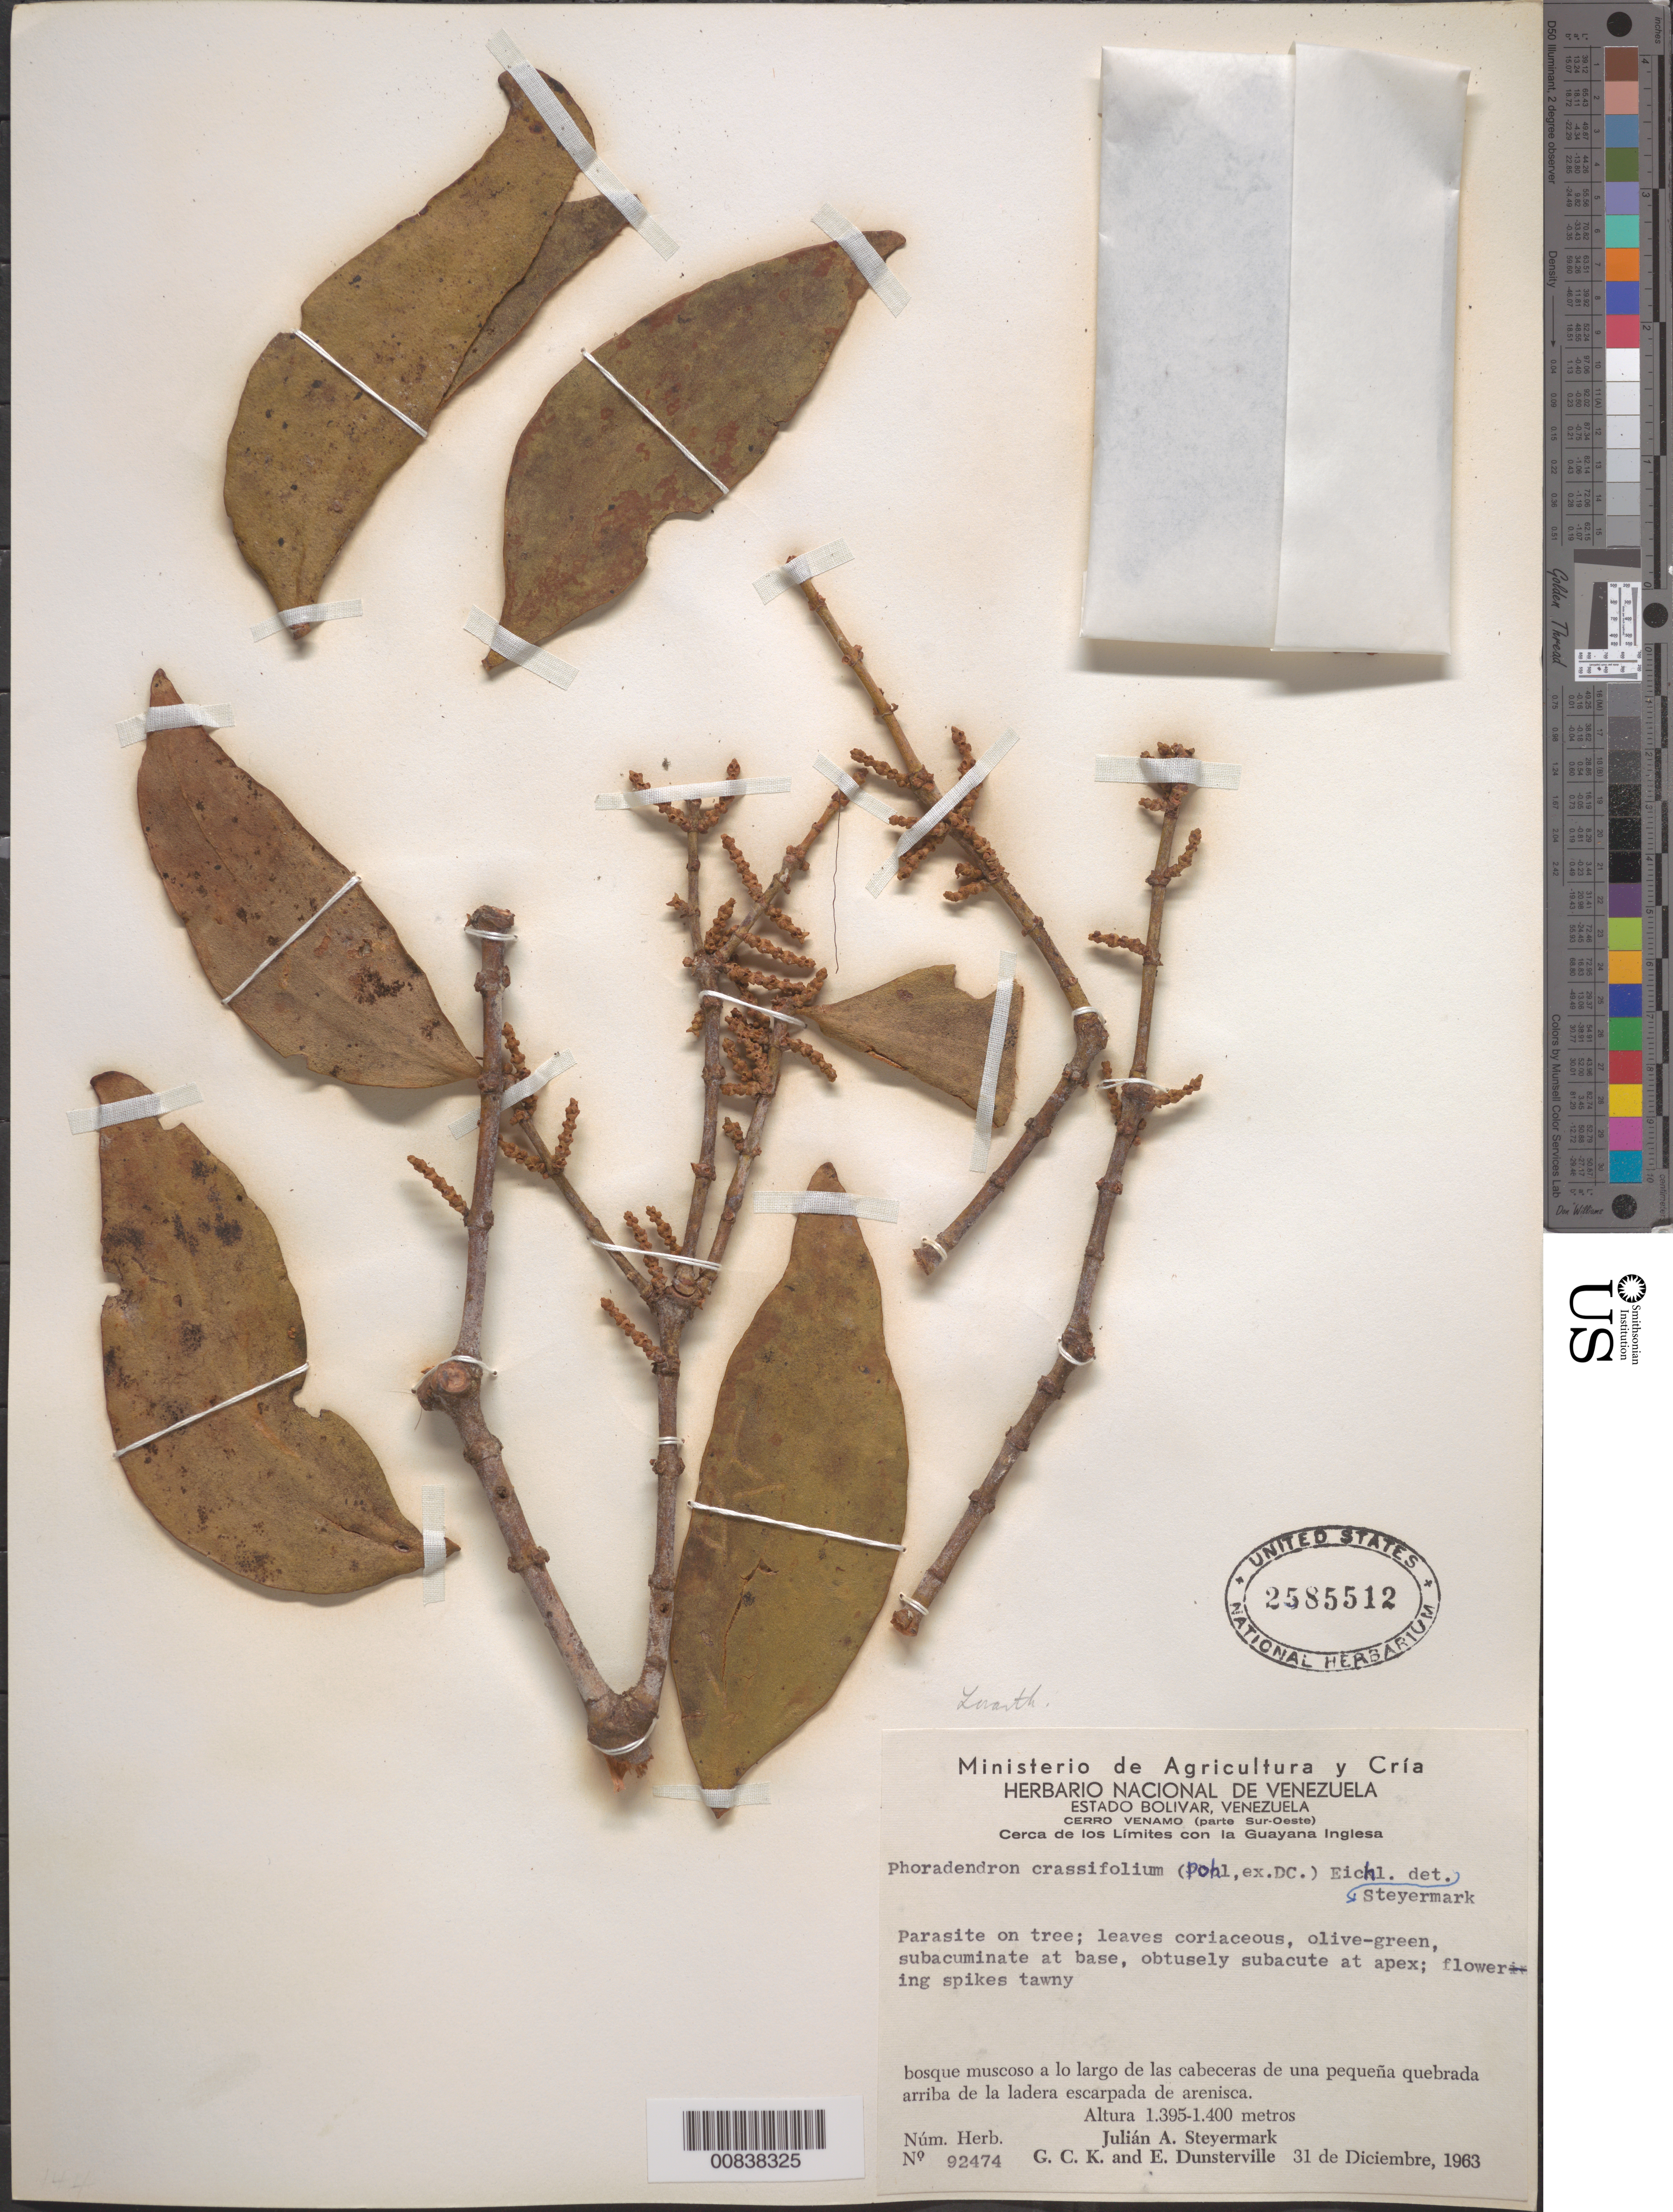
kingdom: Plantae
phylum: Tracheophyta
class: Magnoliopsida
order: Santalales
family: Viscaceae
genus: Phoradendron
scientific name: Phoradendron crassifolium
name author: (Pohl ex DC.) Eichler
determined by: Steyermark, Julian A., (VEN)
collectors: J. Steyermark, G. C. K. Dunsterville & E. Dunsterville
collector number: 92474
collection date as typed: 31-Dec-63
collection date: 1963-12-31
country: Venezuela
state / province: Bolívar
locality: Cerro Venamo, parte Sur-Oeste, cerca de los limites con Guayana Inglesa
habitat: Bosque muscoso a lo largo de las cabeceras de una pequena quebrada arriba de la ladera escarpada de arenisca; on tree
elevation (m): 1395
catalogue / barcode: US 2585512